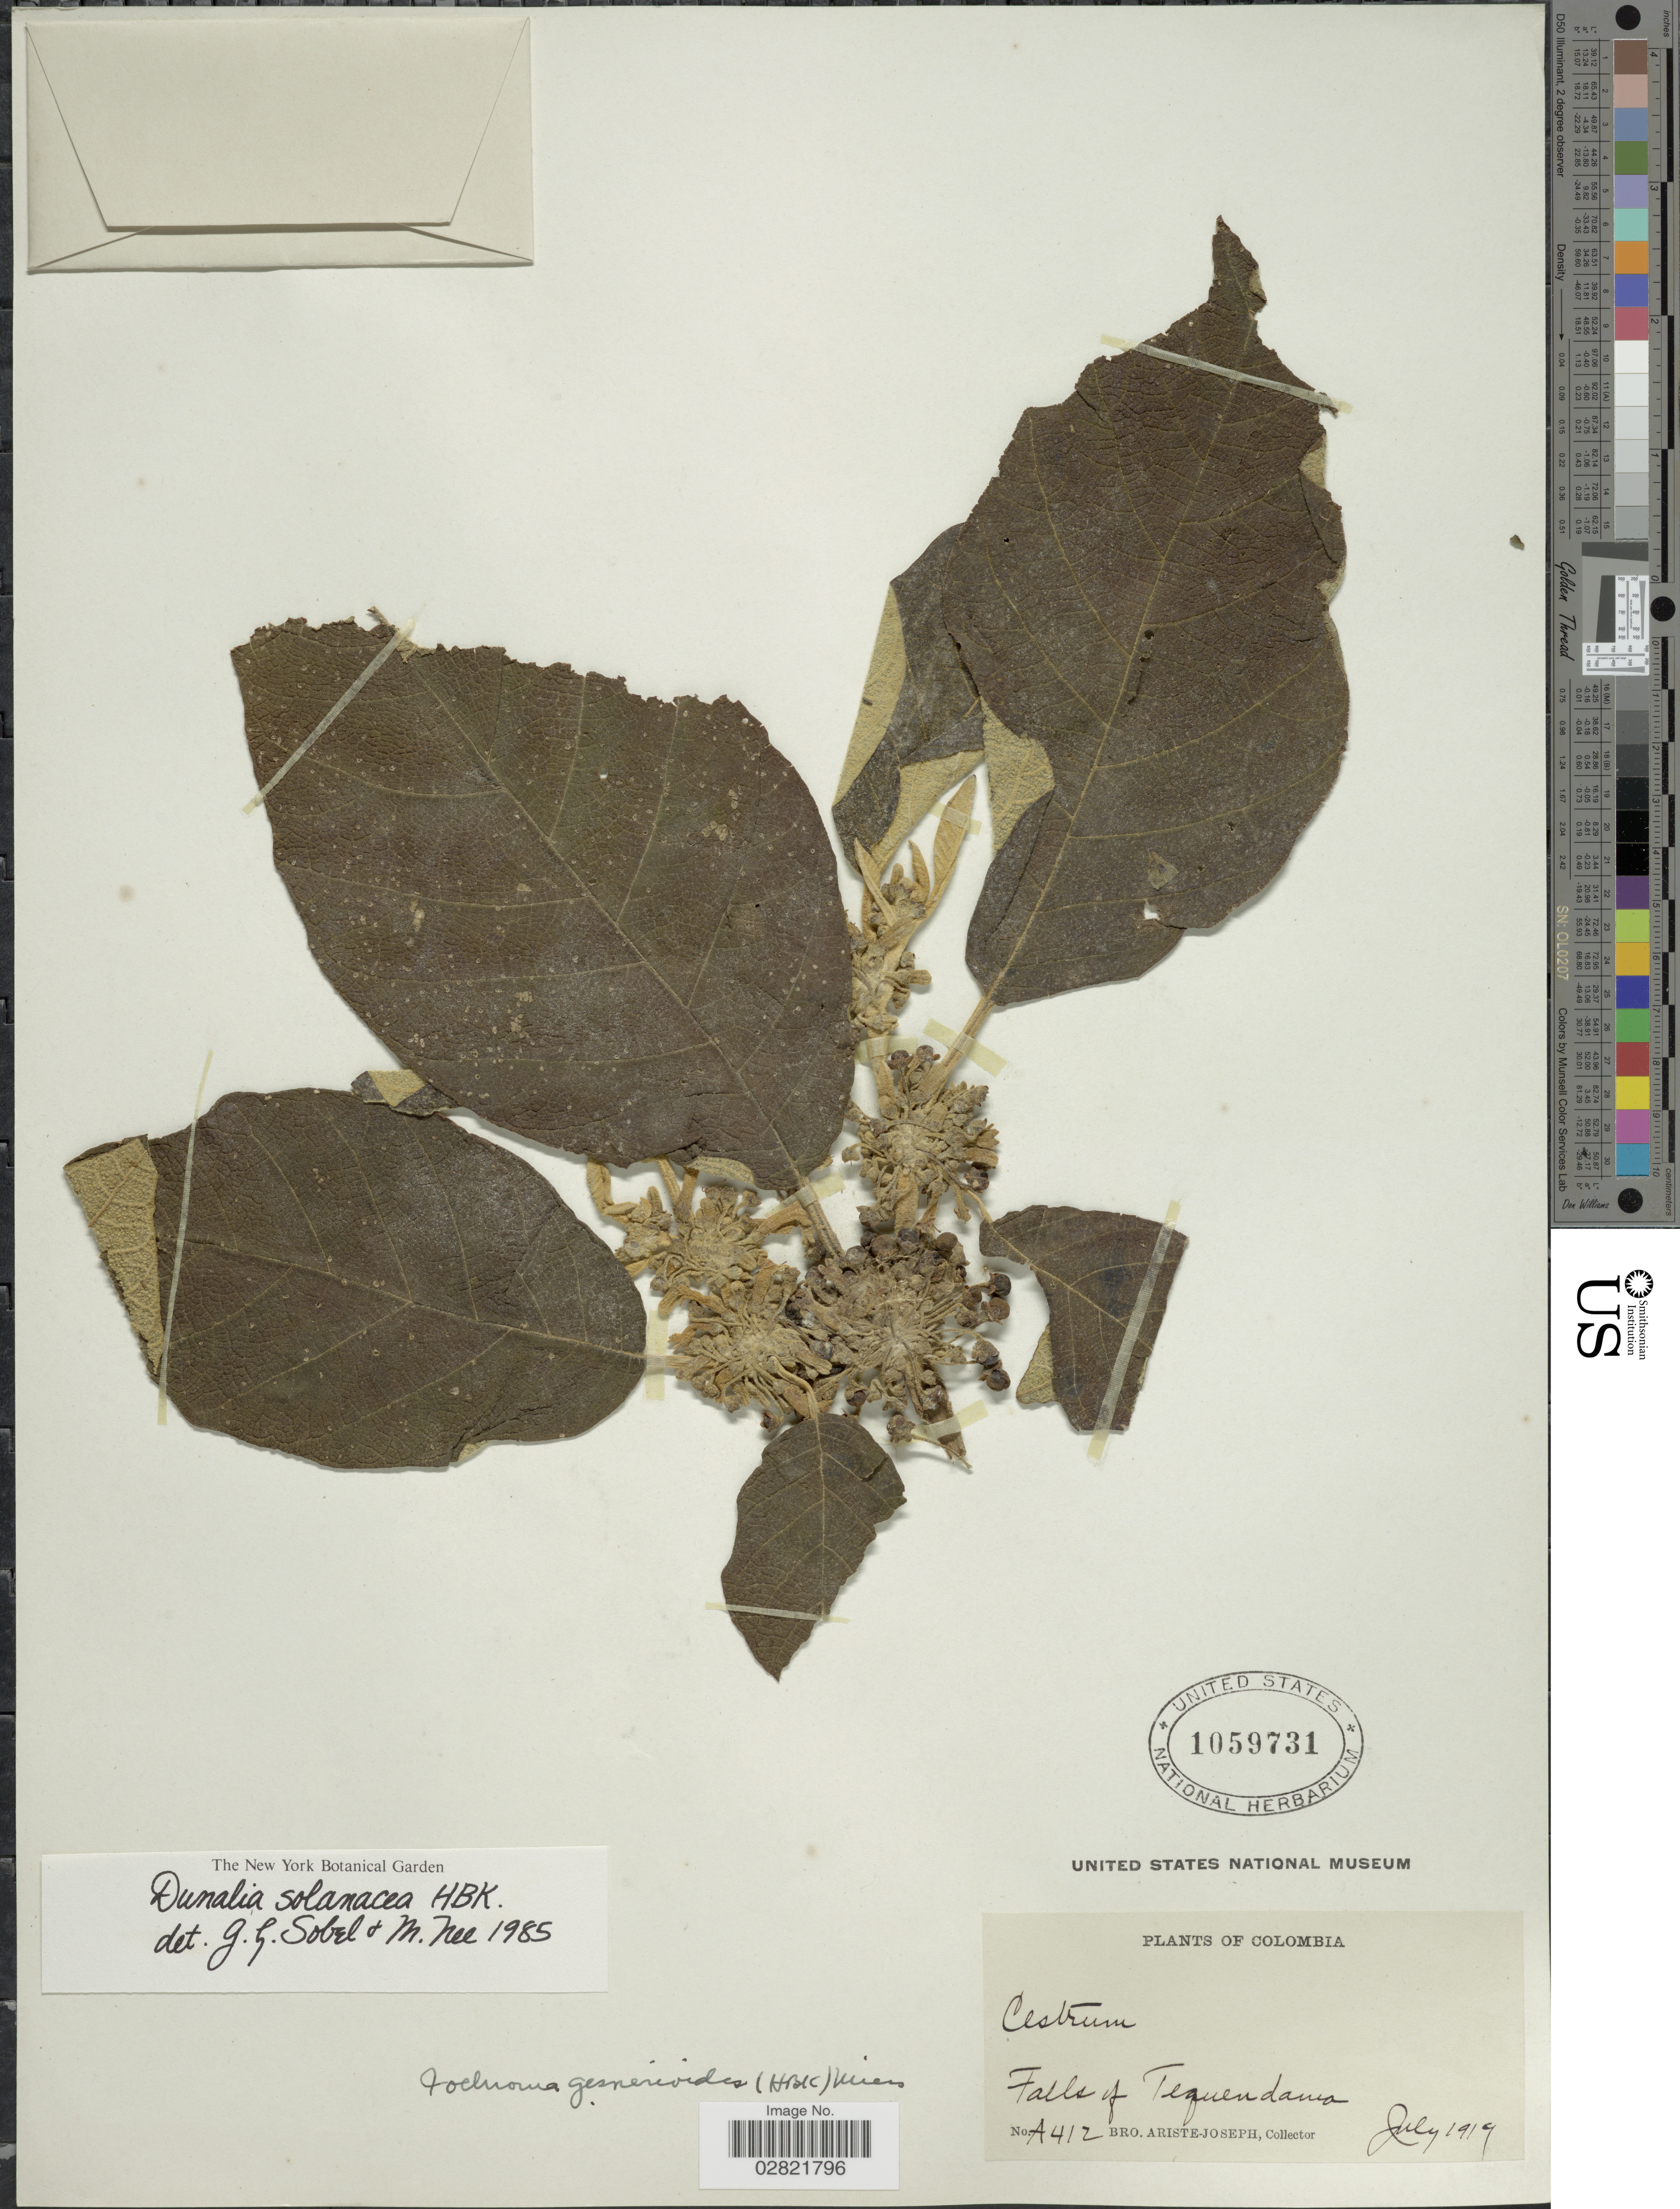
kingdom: Plantae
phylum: Tracheophyta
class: Magnoliopsida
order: Solanales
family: Solanaceae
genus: Dunalia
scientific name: Dunalia solanacea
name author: Kunth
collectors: Bro. Ariste-Joseph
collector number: A412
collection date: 1919-07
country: Colombia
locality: Falls of Tequendama.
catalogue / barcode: US 1059731